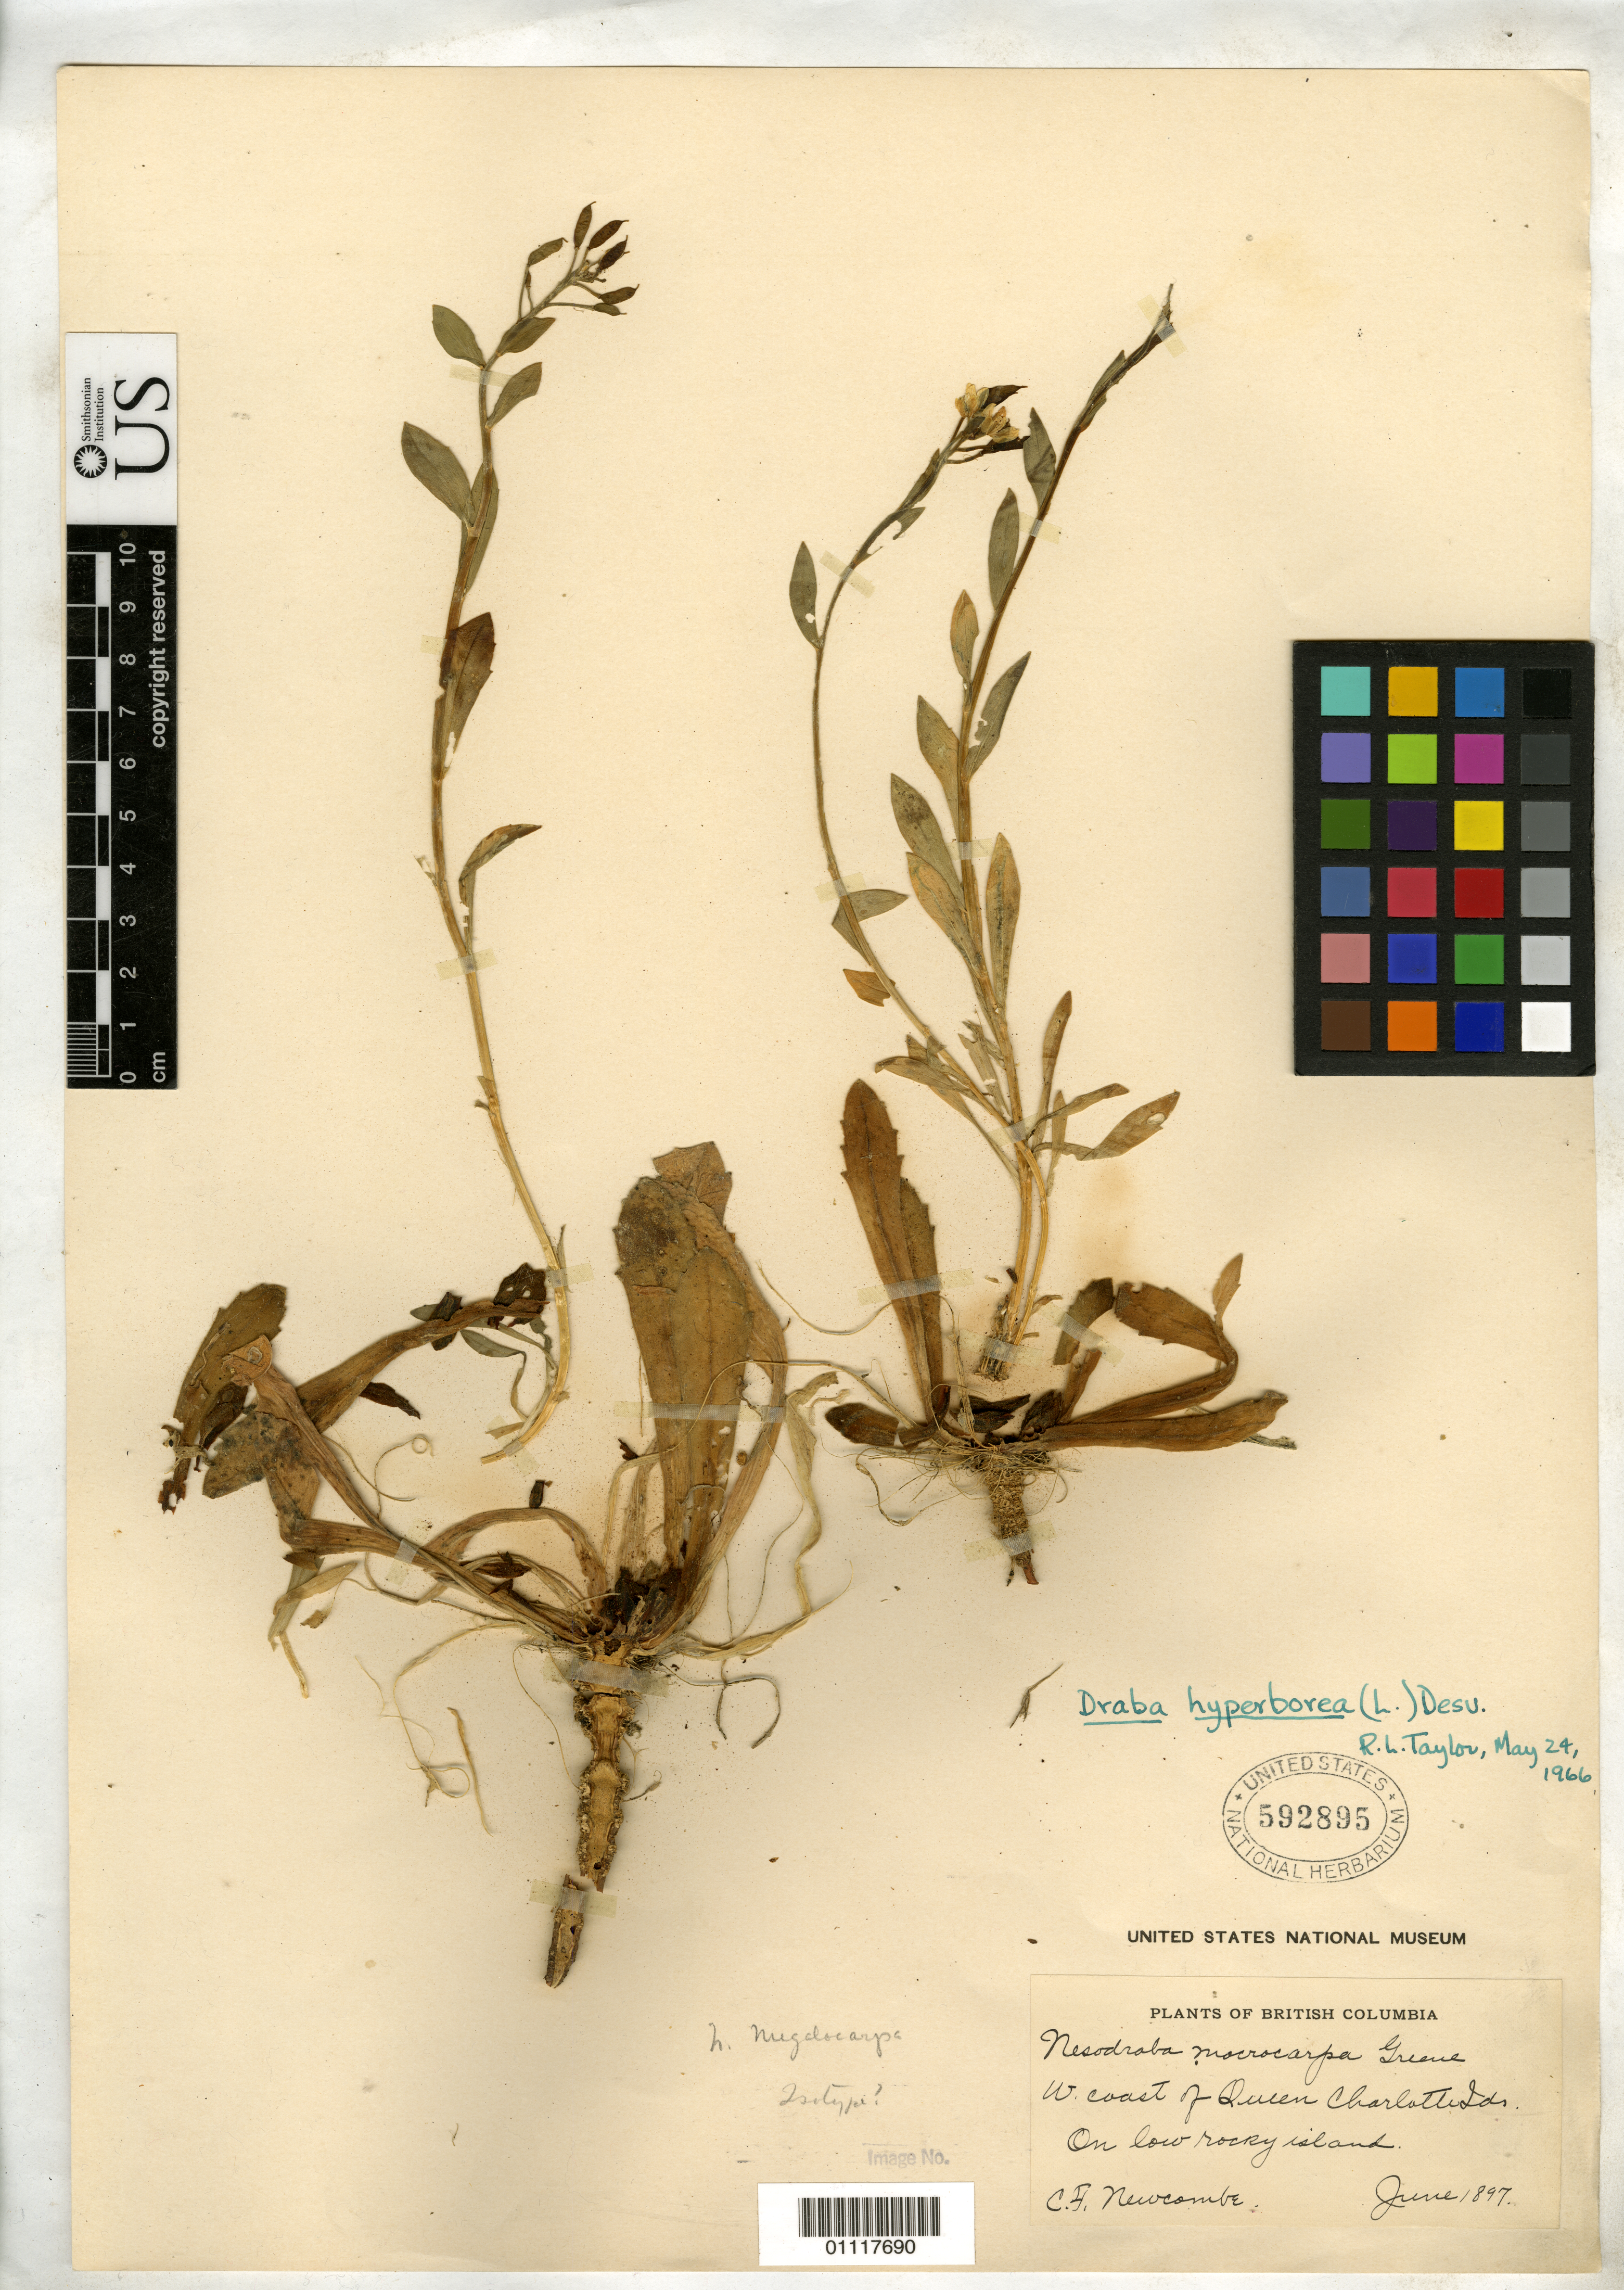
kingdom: Plantae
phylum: Tracheophyta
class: Magnoliopsida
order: Brassicales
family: Brassicaceae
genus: Nesodraba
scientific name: Nesodraba megalocarpa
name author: Greene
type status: Possible Type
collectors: C. Newcombe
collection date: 1897-06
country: Canada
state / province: British Columbia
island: Queen Charlotte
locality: W. coast of Queen Charlotte Ids., on low rocky island.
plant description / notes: Protologue, "Collected 26 June, 1897, on Seal Island n. 1, Dawson Harbor, Queen Charlotte Islands, B.C., by Dr. Newcombe"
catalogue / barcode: US 592895